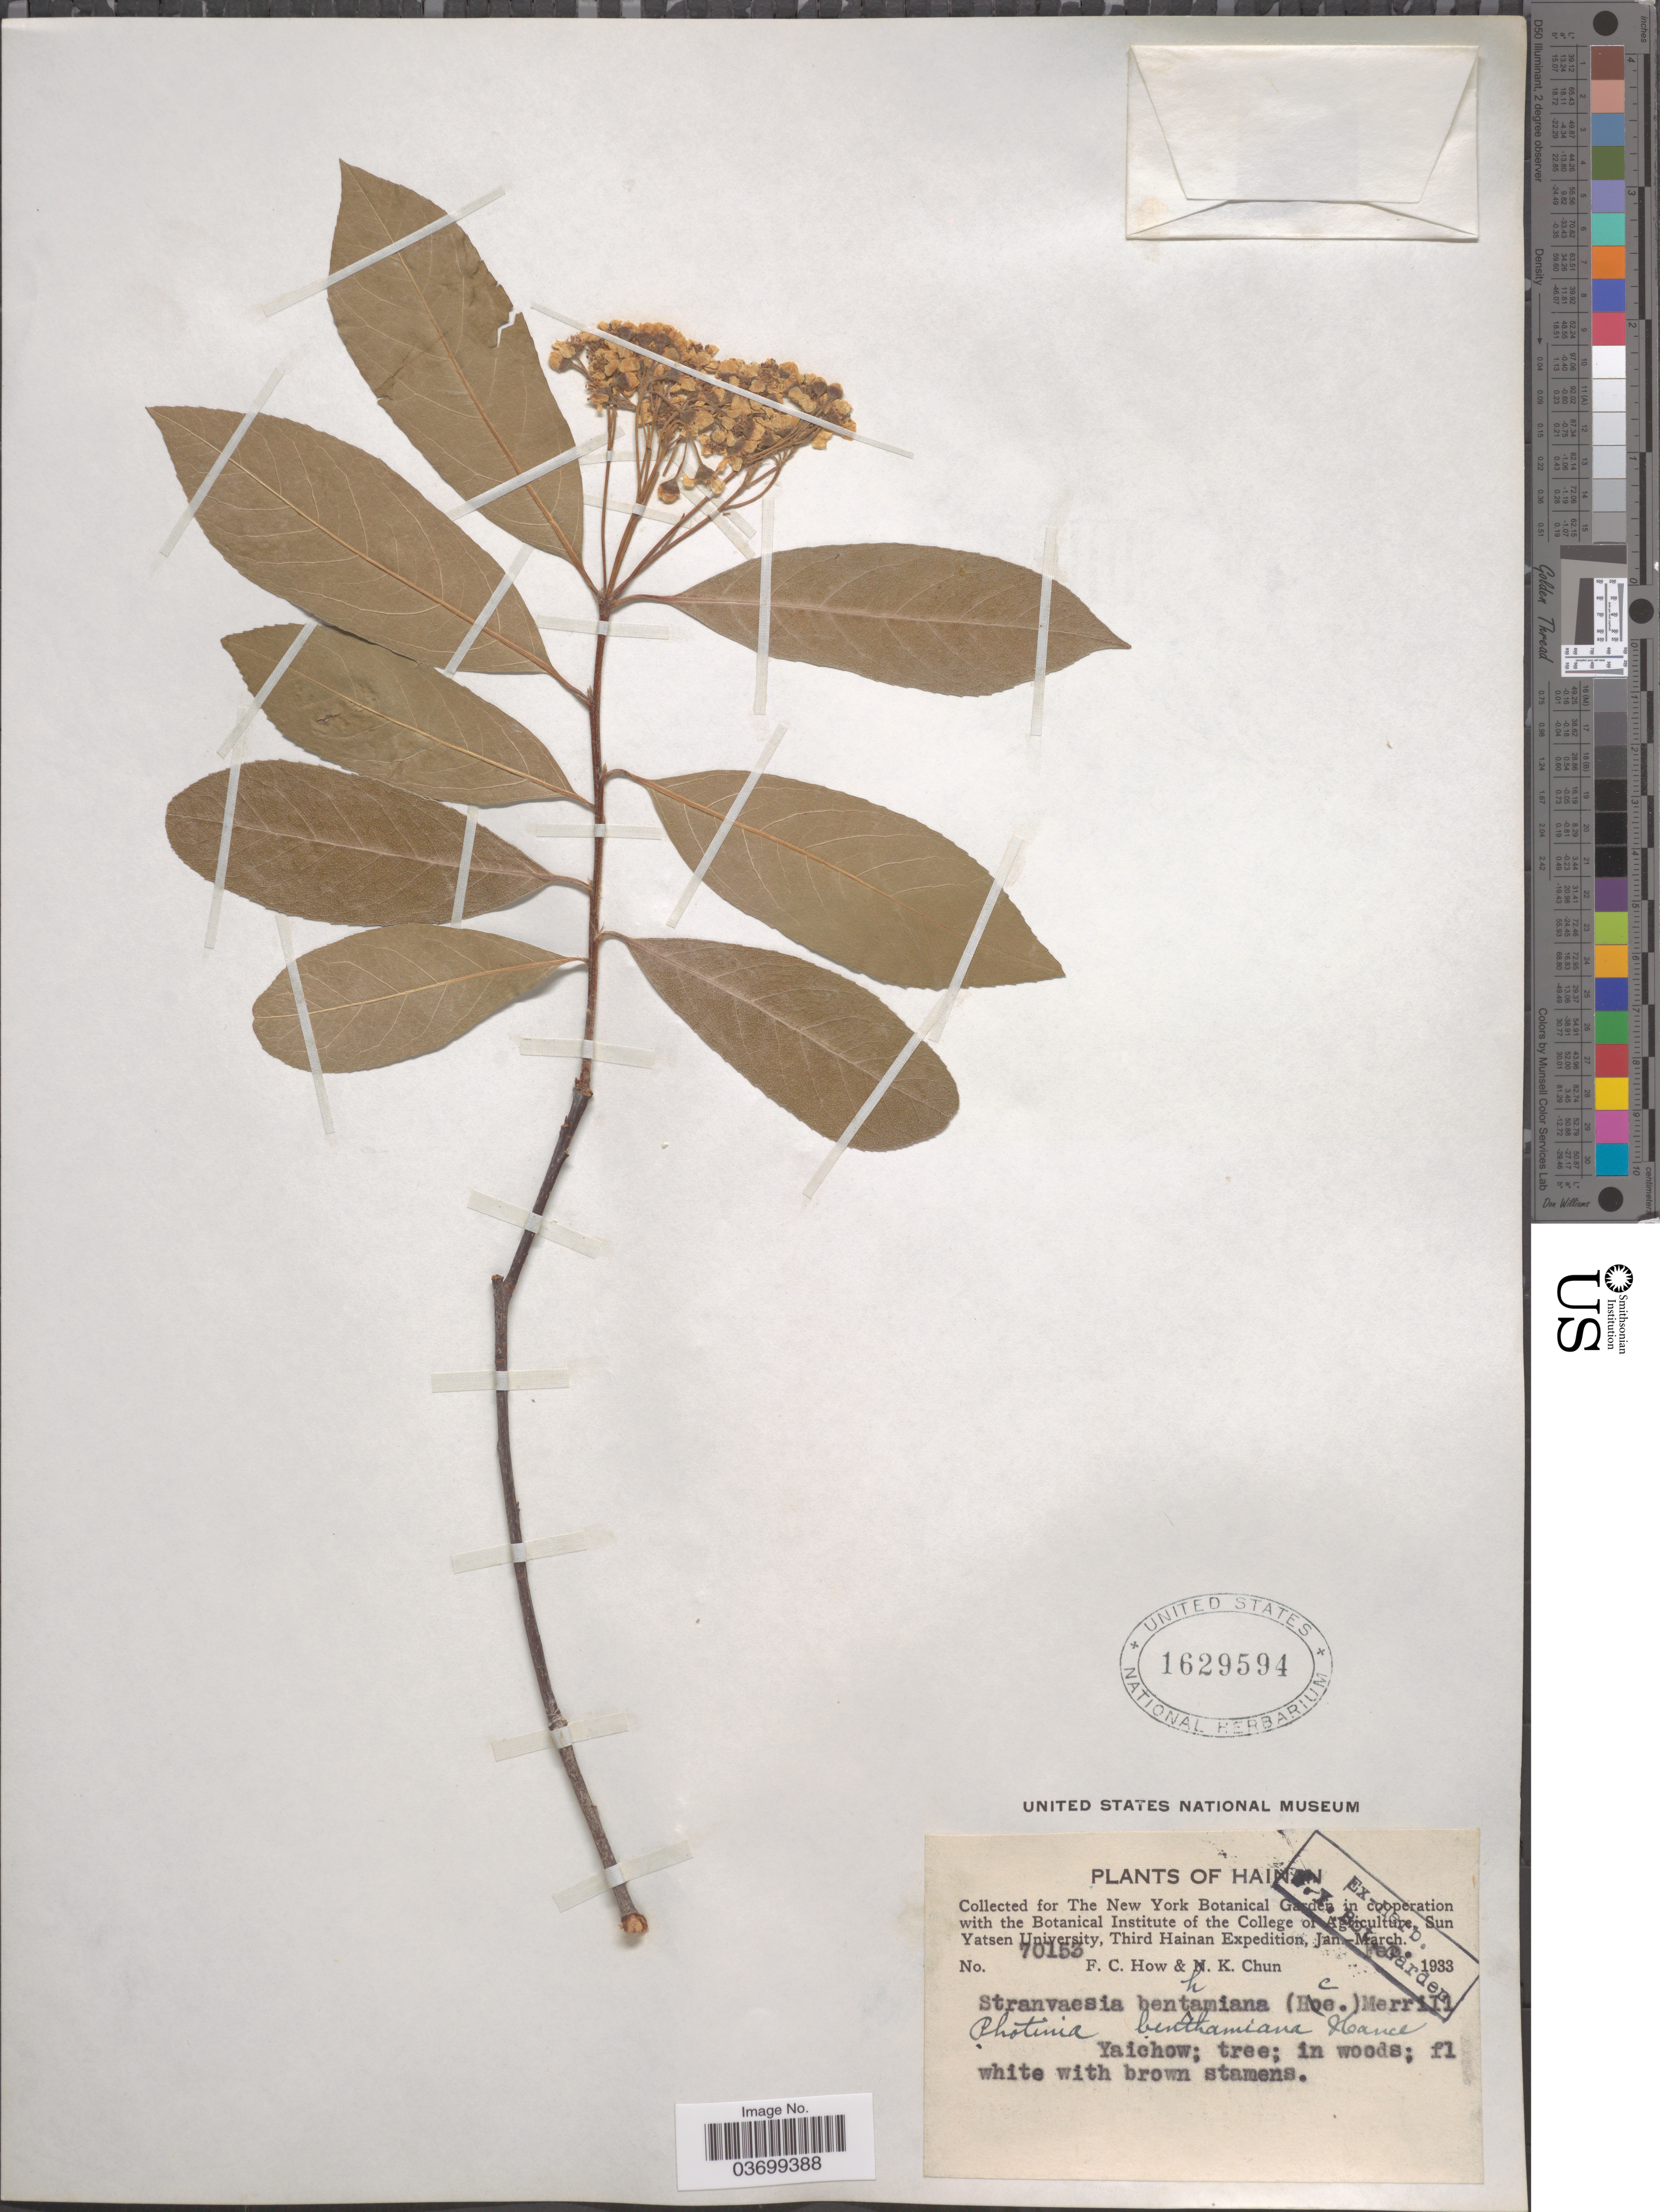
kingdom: Plantae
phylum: Tracheophyta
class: Magnoliopsida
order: Rosales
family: Rosaceae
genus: Photinia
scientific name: Photinia benthamiana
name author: Hance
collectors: F. C. How & N. K. Chun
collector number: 70153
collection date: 1933-02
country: China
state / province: Hainan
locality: Yaichow.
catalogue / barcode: US 1629594